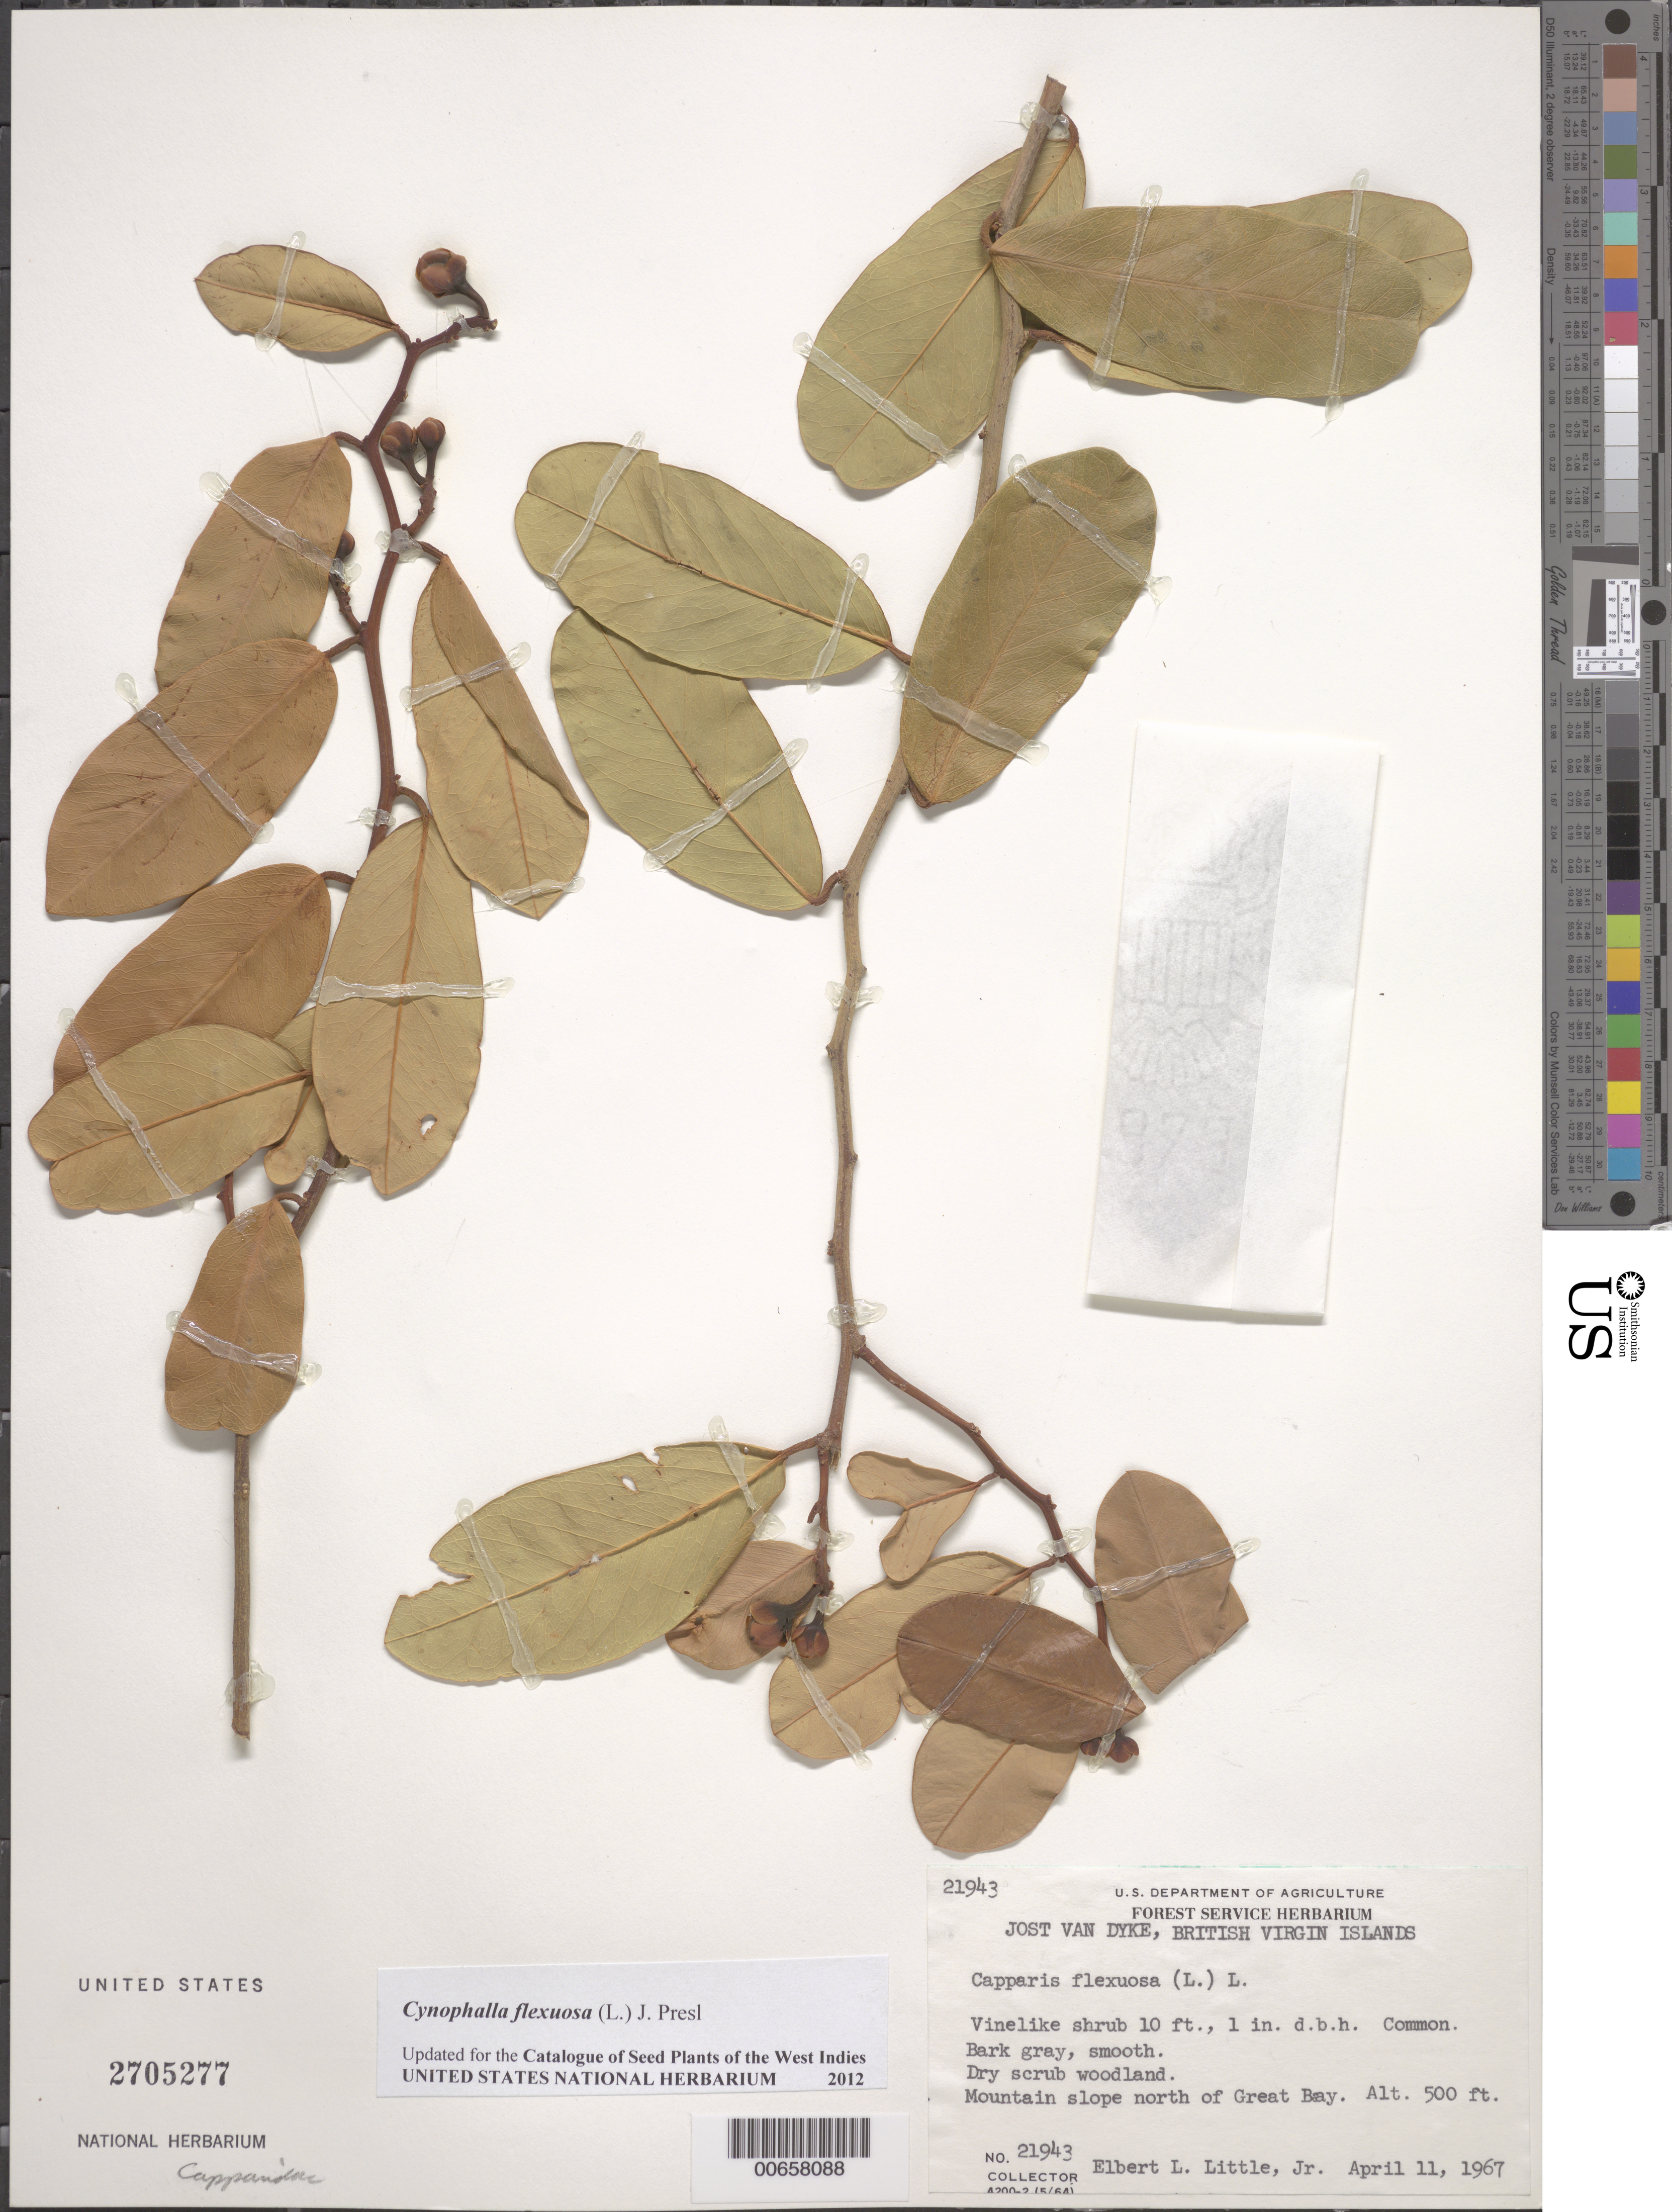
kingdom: Plantae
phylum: Tracheophyta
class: Magnoliopsida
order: Brassicales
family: Capparaceae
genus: Capparis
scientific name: Capparis flexuosa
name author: (L.) L.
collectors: E. L. Little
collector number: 21943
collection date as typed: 11 Apr 1967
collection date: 1967-04-11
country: British Virgin Islands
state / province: Jost Van Dyke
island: Jost Van Dyke Island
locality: Great Bay, Mountain slope N of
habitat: Dry scrub woodland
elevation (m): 152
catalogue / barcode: US 2705277